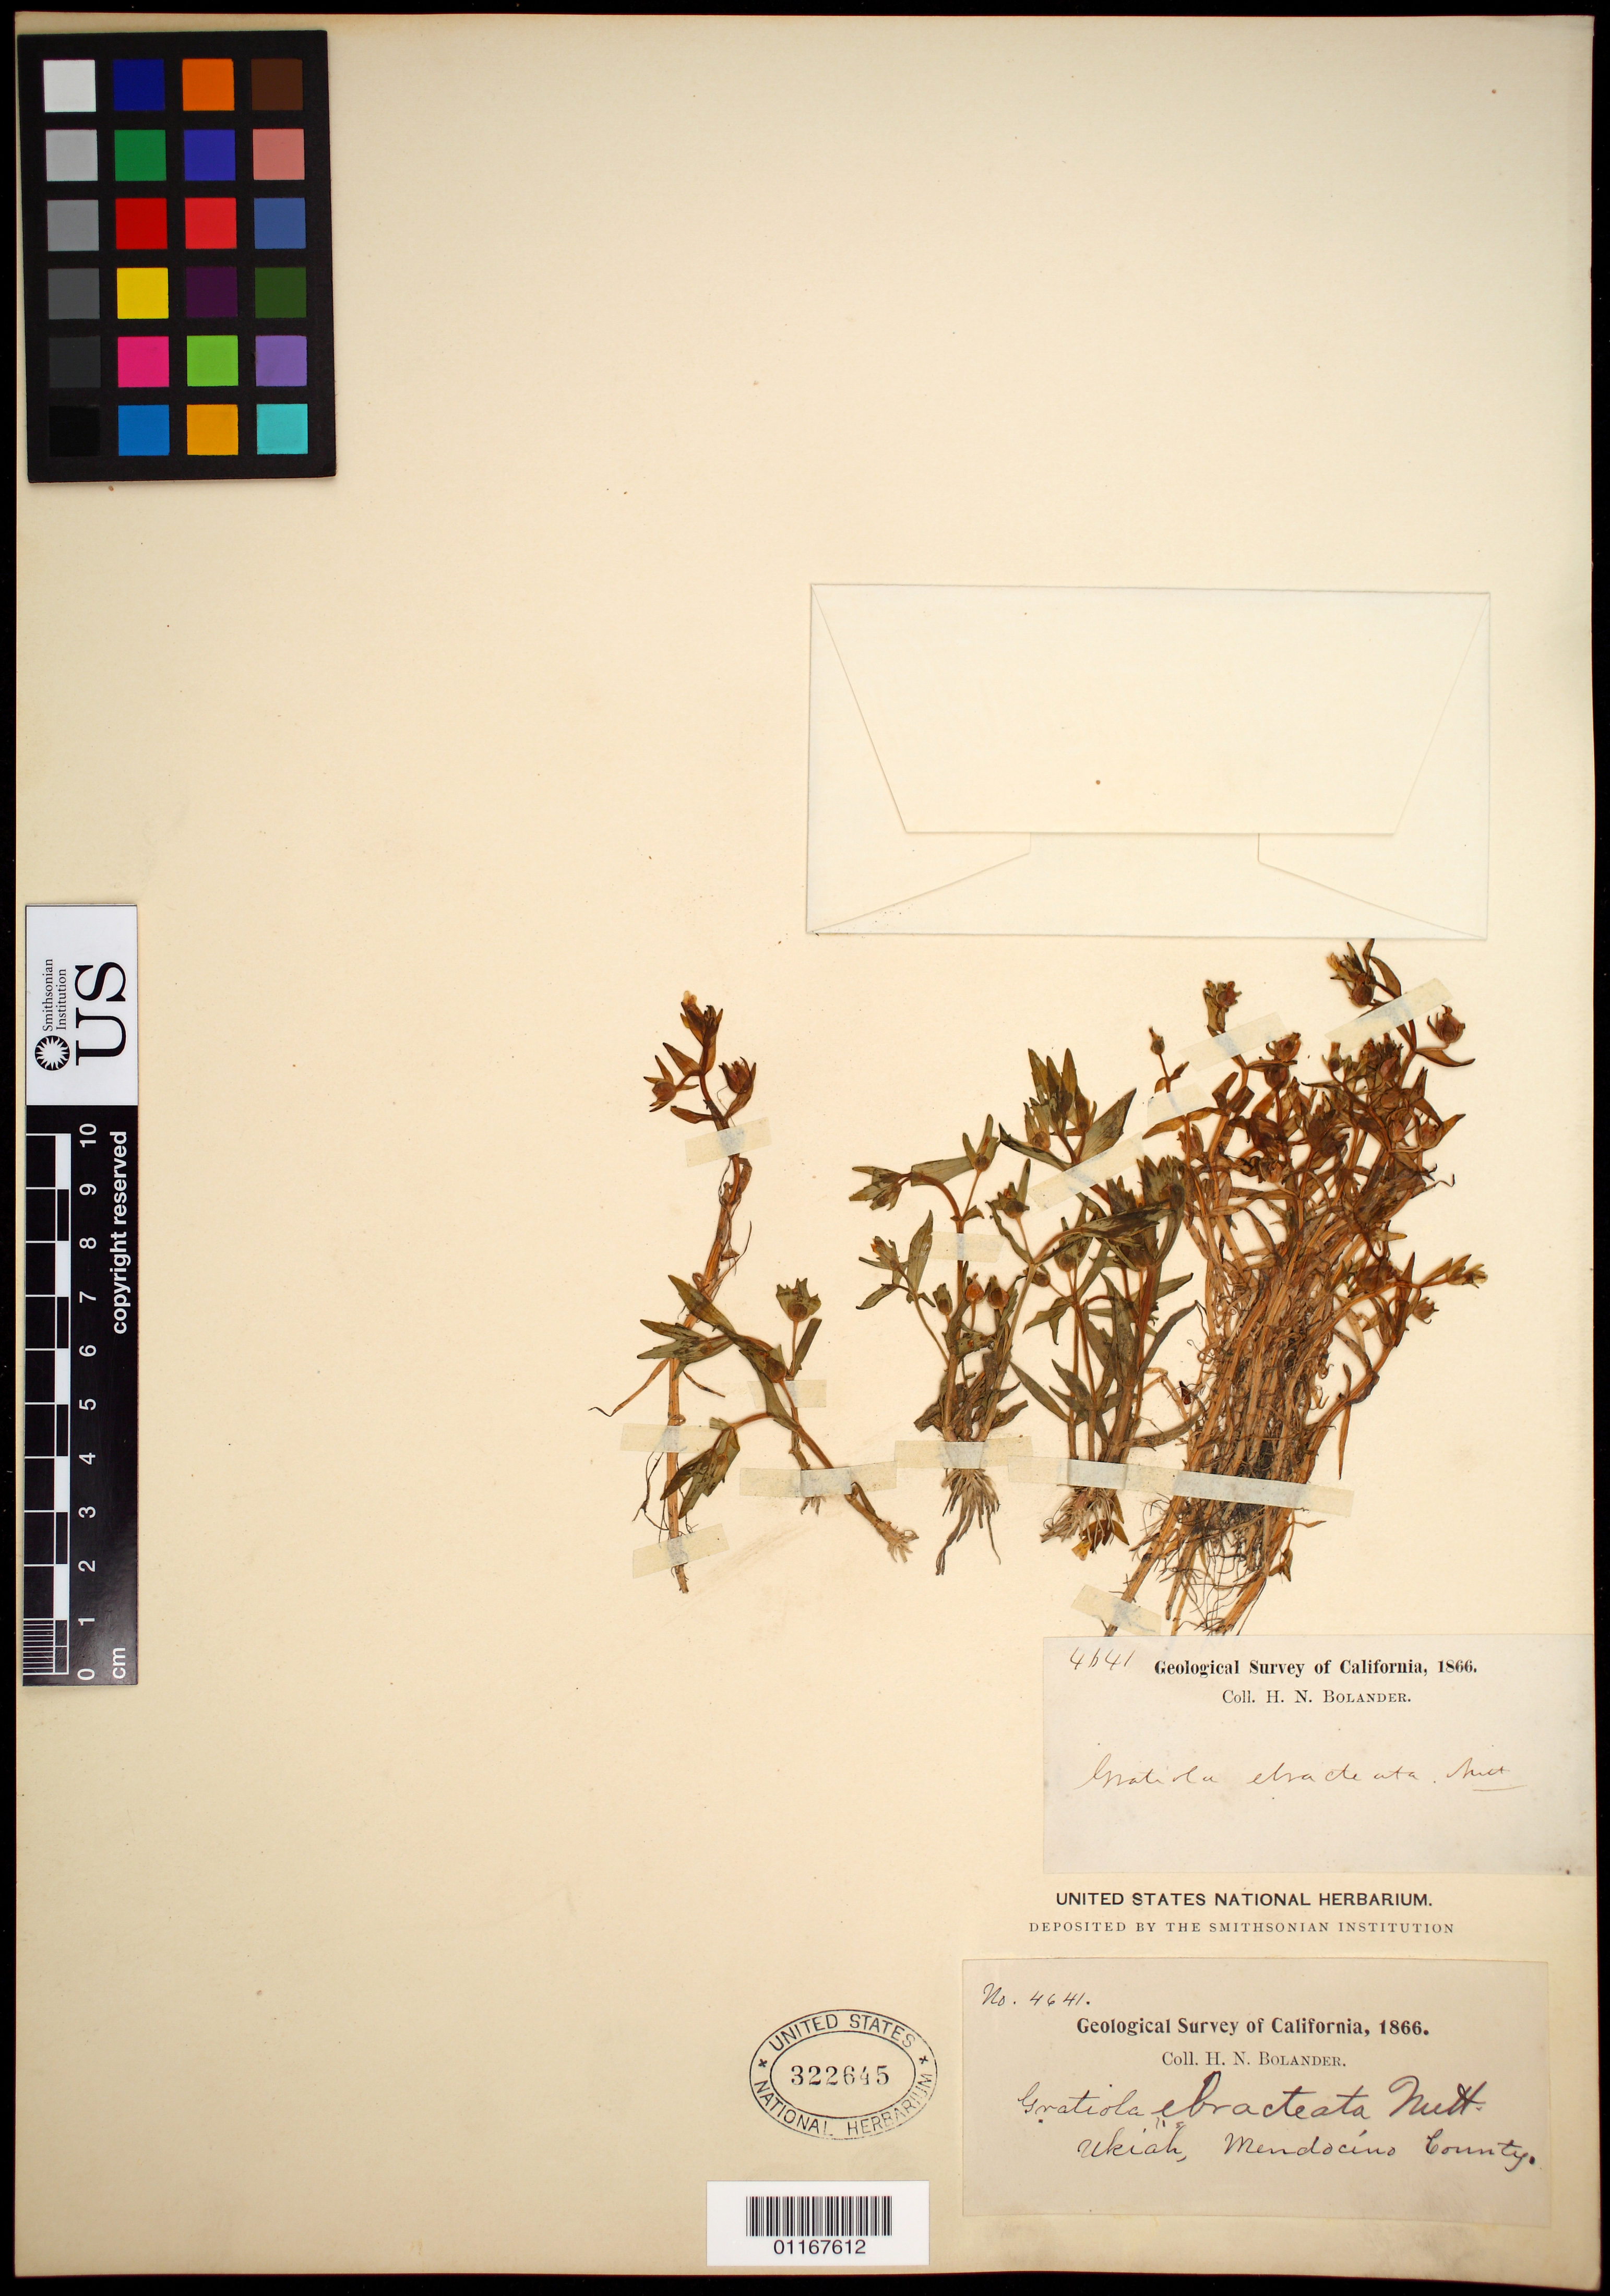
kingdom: Plantae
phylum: Tracheophyta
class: Magnoliopsida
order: Lamiales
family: Plantaginaceae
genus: Gratiola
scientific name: Gratiola ebracteata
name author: Benth.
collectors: H. Bolander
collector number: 4641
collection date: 1866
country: United States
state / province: California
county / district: Mendocino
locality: Ukiah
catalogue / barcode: US 322645